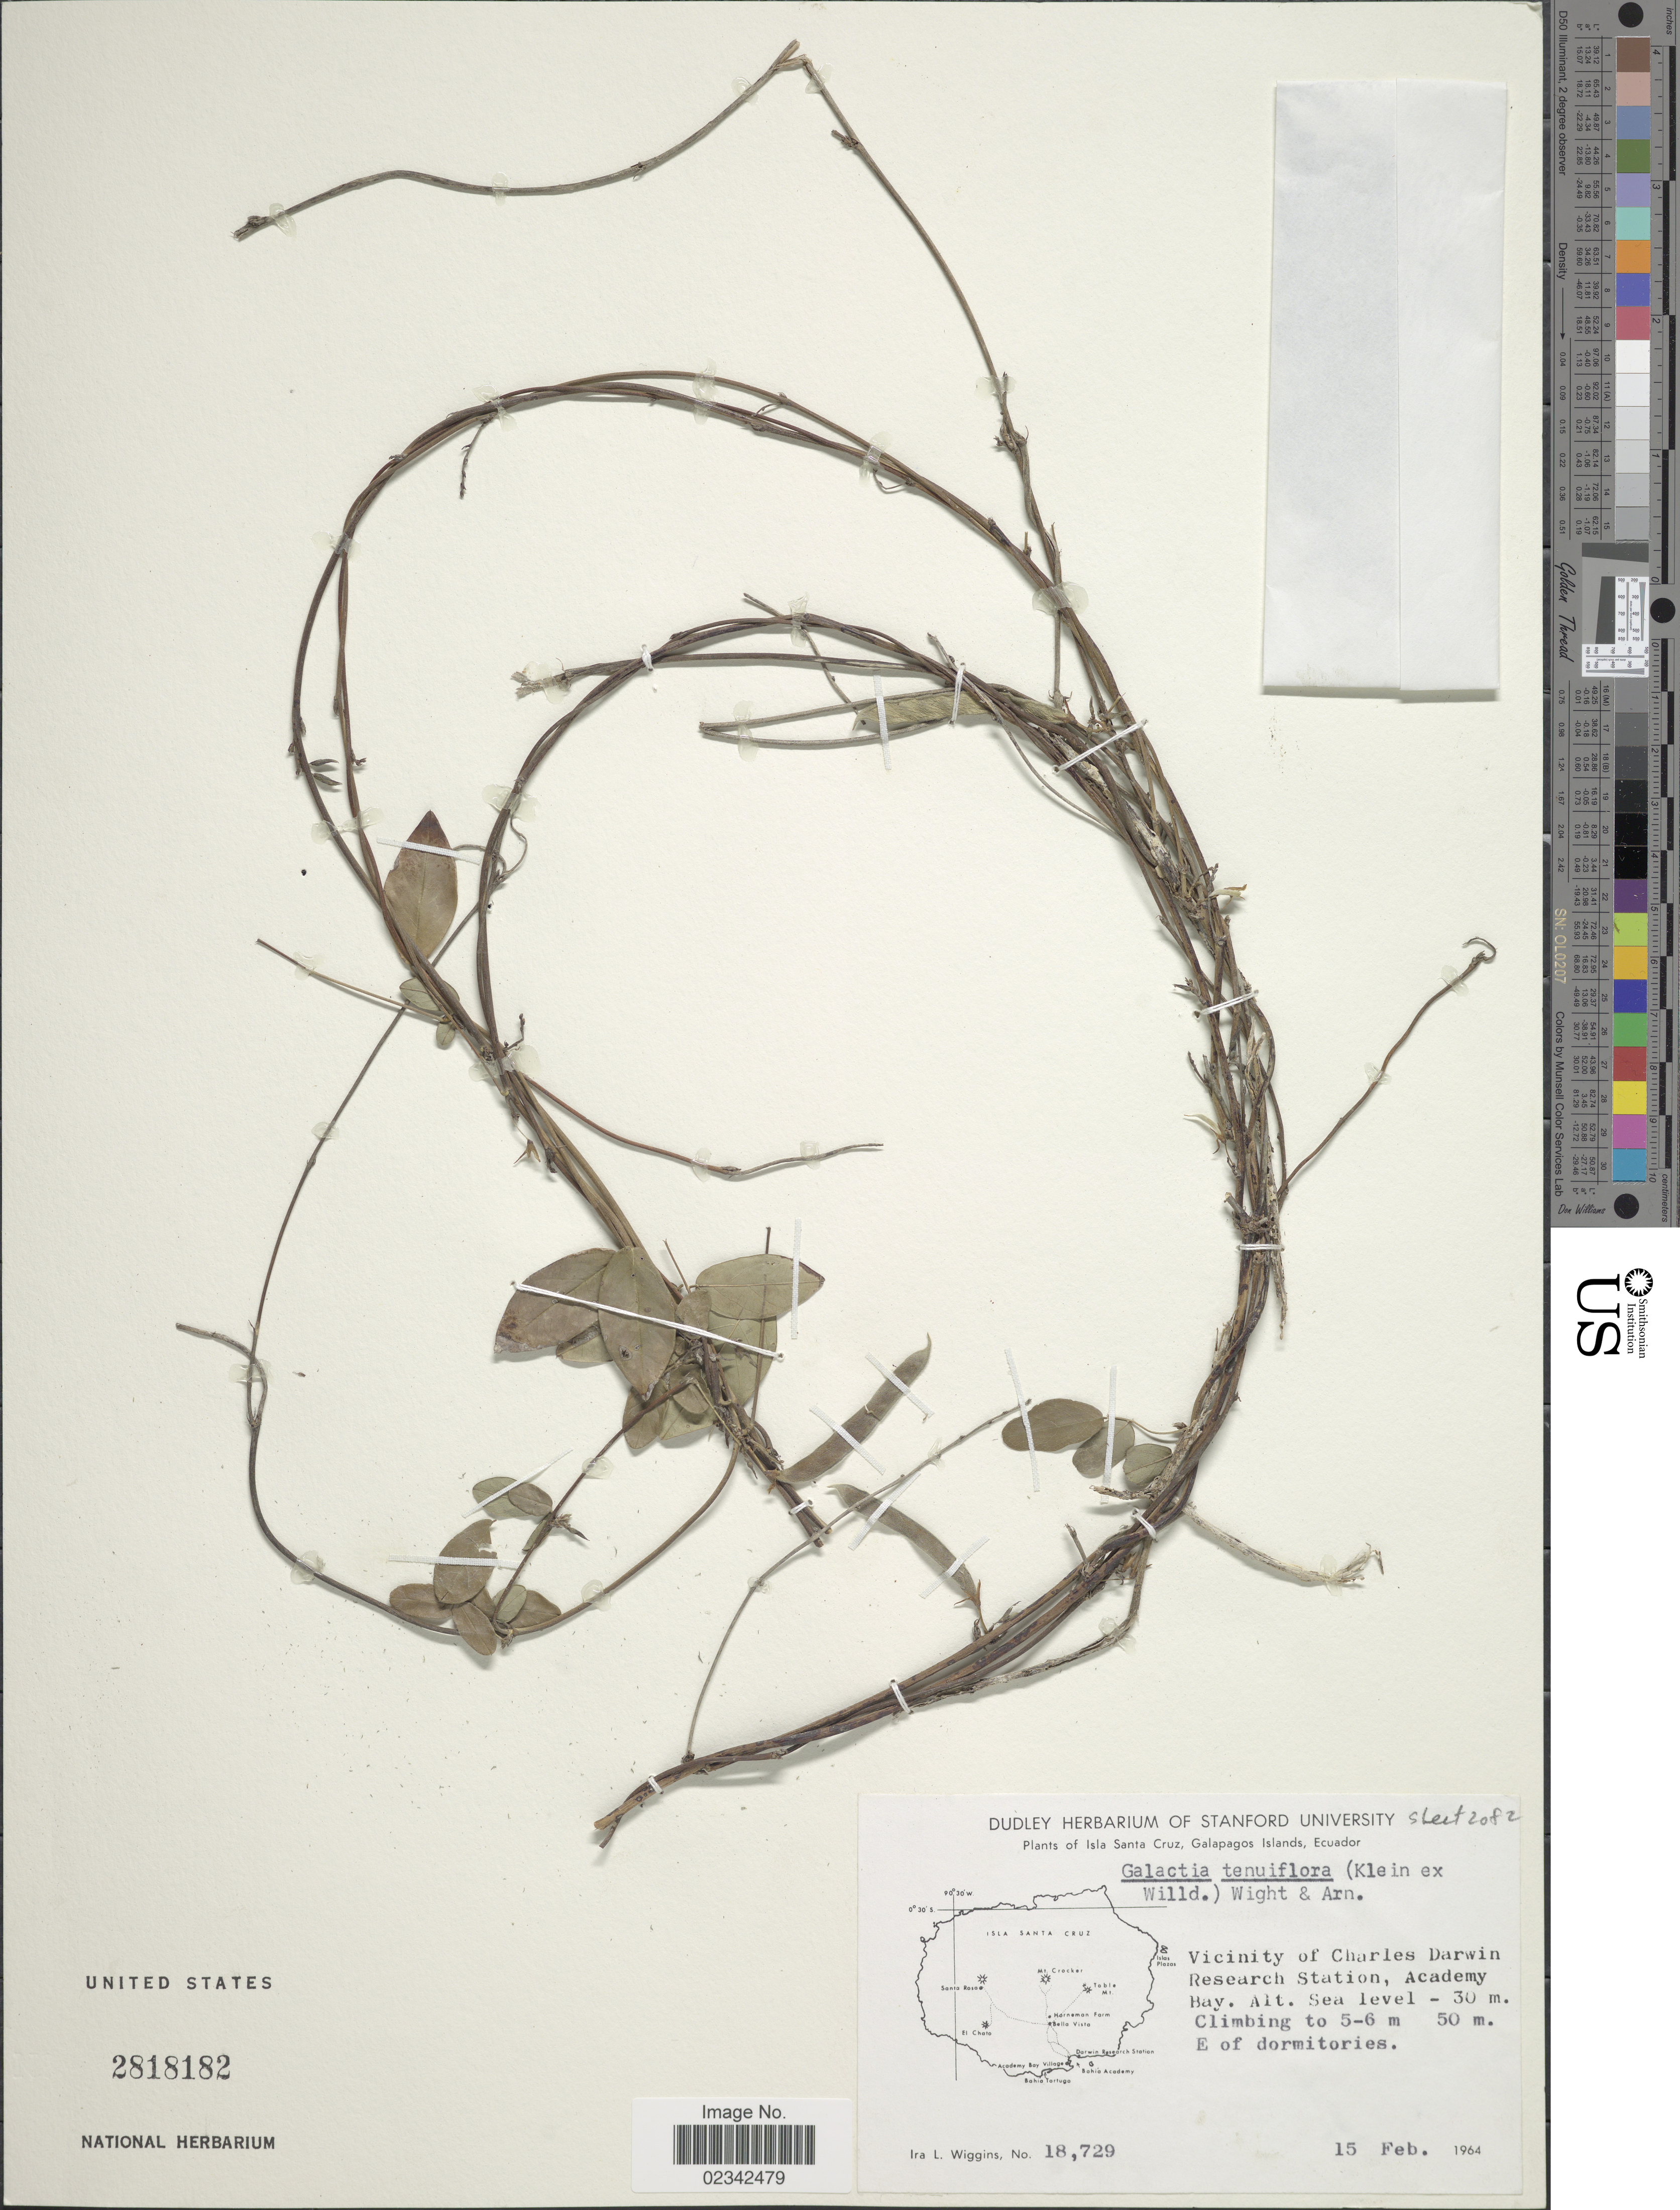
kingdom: Plantae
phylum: Tracheophyta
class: Magnoliopsida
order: Fabales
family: Fabaceae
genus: Galactia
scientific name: Galactia striata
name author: (Jacq.) Urb.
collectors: I. L. Wiggins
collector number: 18729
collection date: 1964-02-15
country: Ecuador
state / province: Colón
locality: Isla Santa Cruz, Galapagos Islands, vicinity of Charles Darwin Research Station, Academy Bay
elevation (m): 30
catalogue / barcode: US 2818182